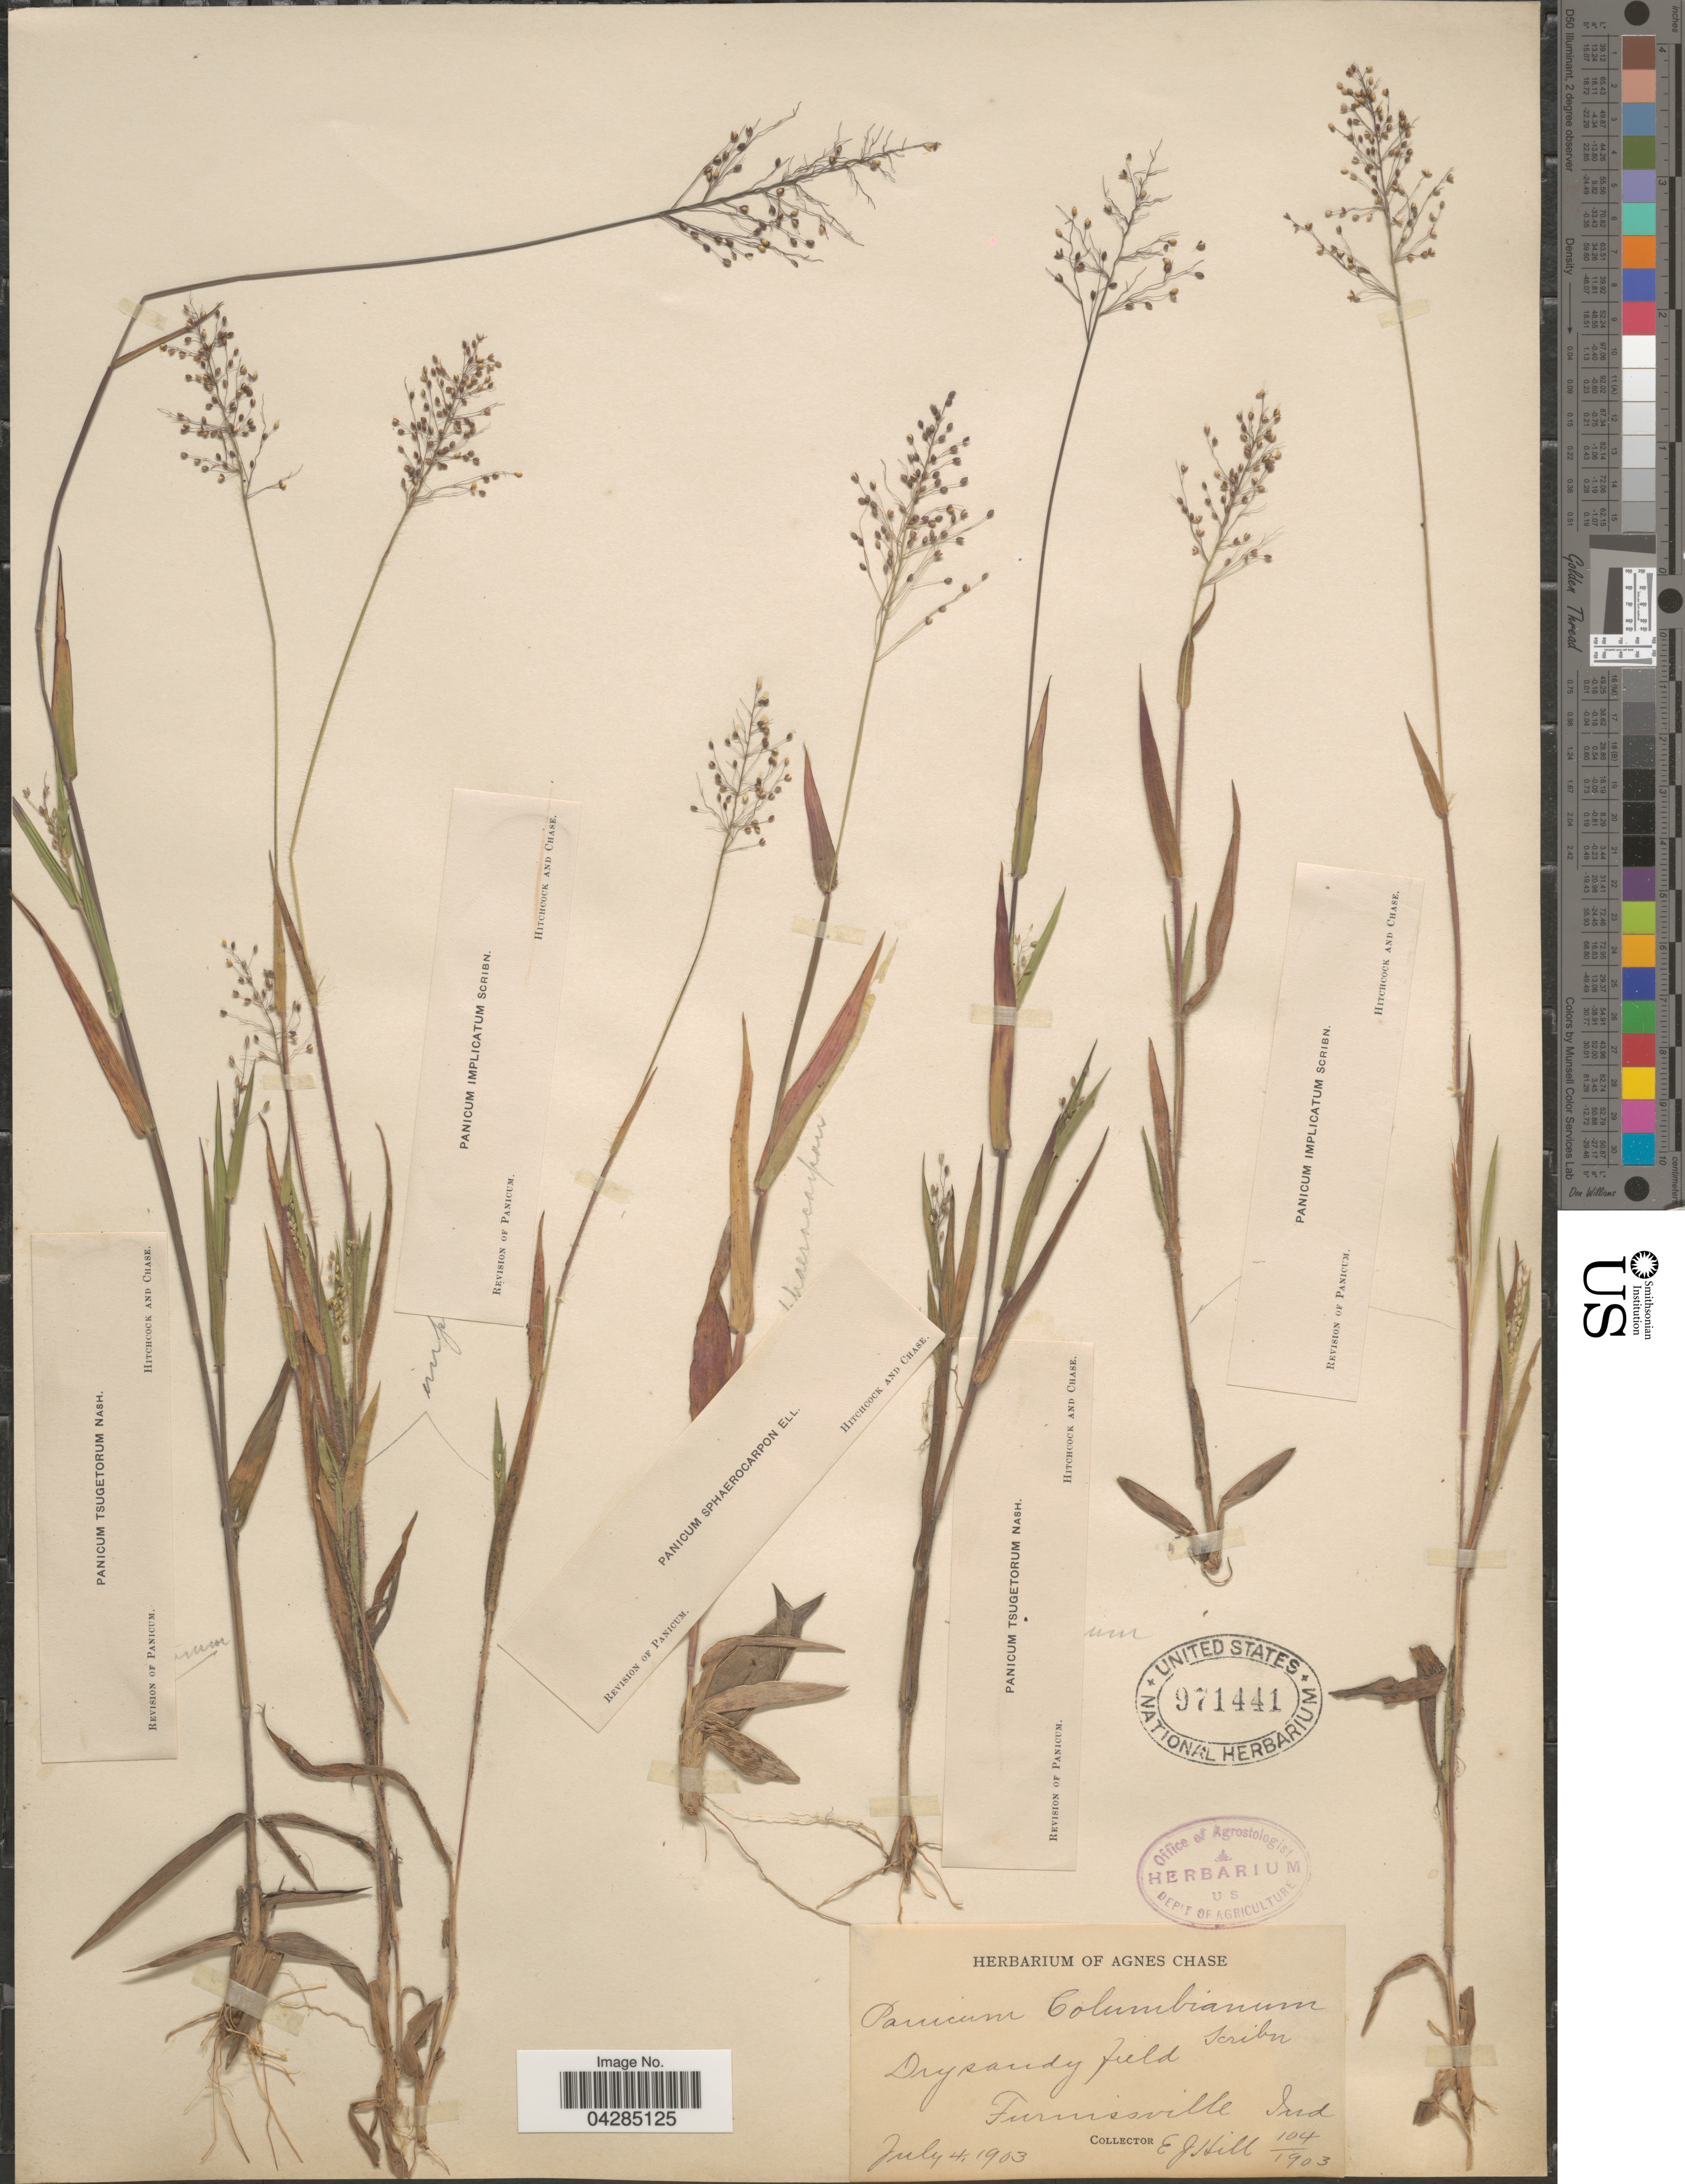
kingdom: Plantae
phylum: Tracheophyta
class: Liliopsida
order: Poales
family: Poaceae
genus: Dichanthelium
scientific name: Dichanthelium portoricense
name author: (Desv. ex Ham.) B.F. Hansen & Wunderlin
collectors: E. J. Hill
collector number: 104/1903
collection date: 1903-07-04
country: United States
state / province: Indiana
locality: Furnissville.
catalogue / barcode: US 971441